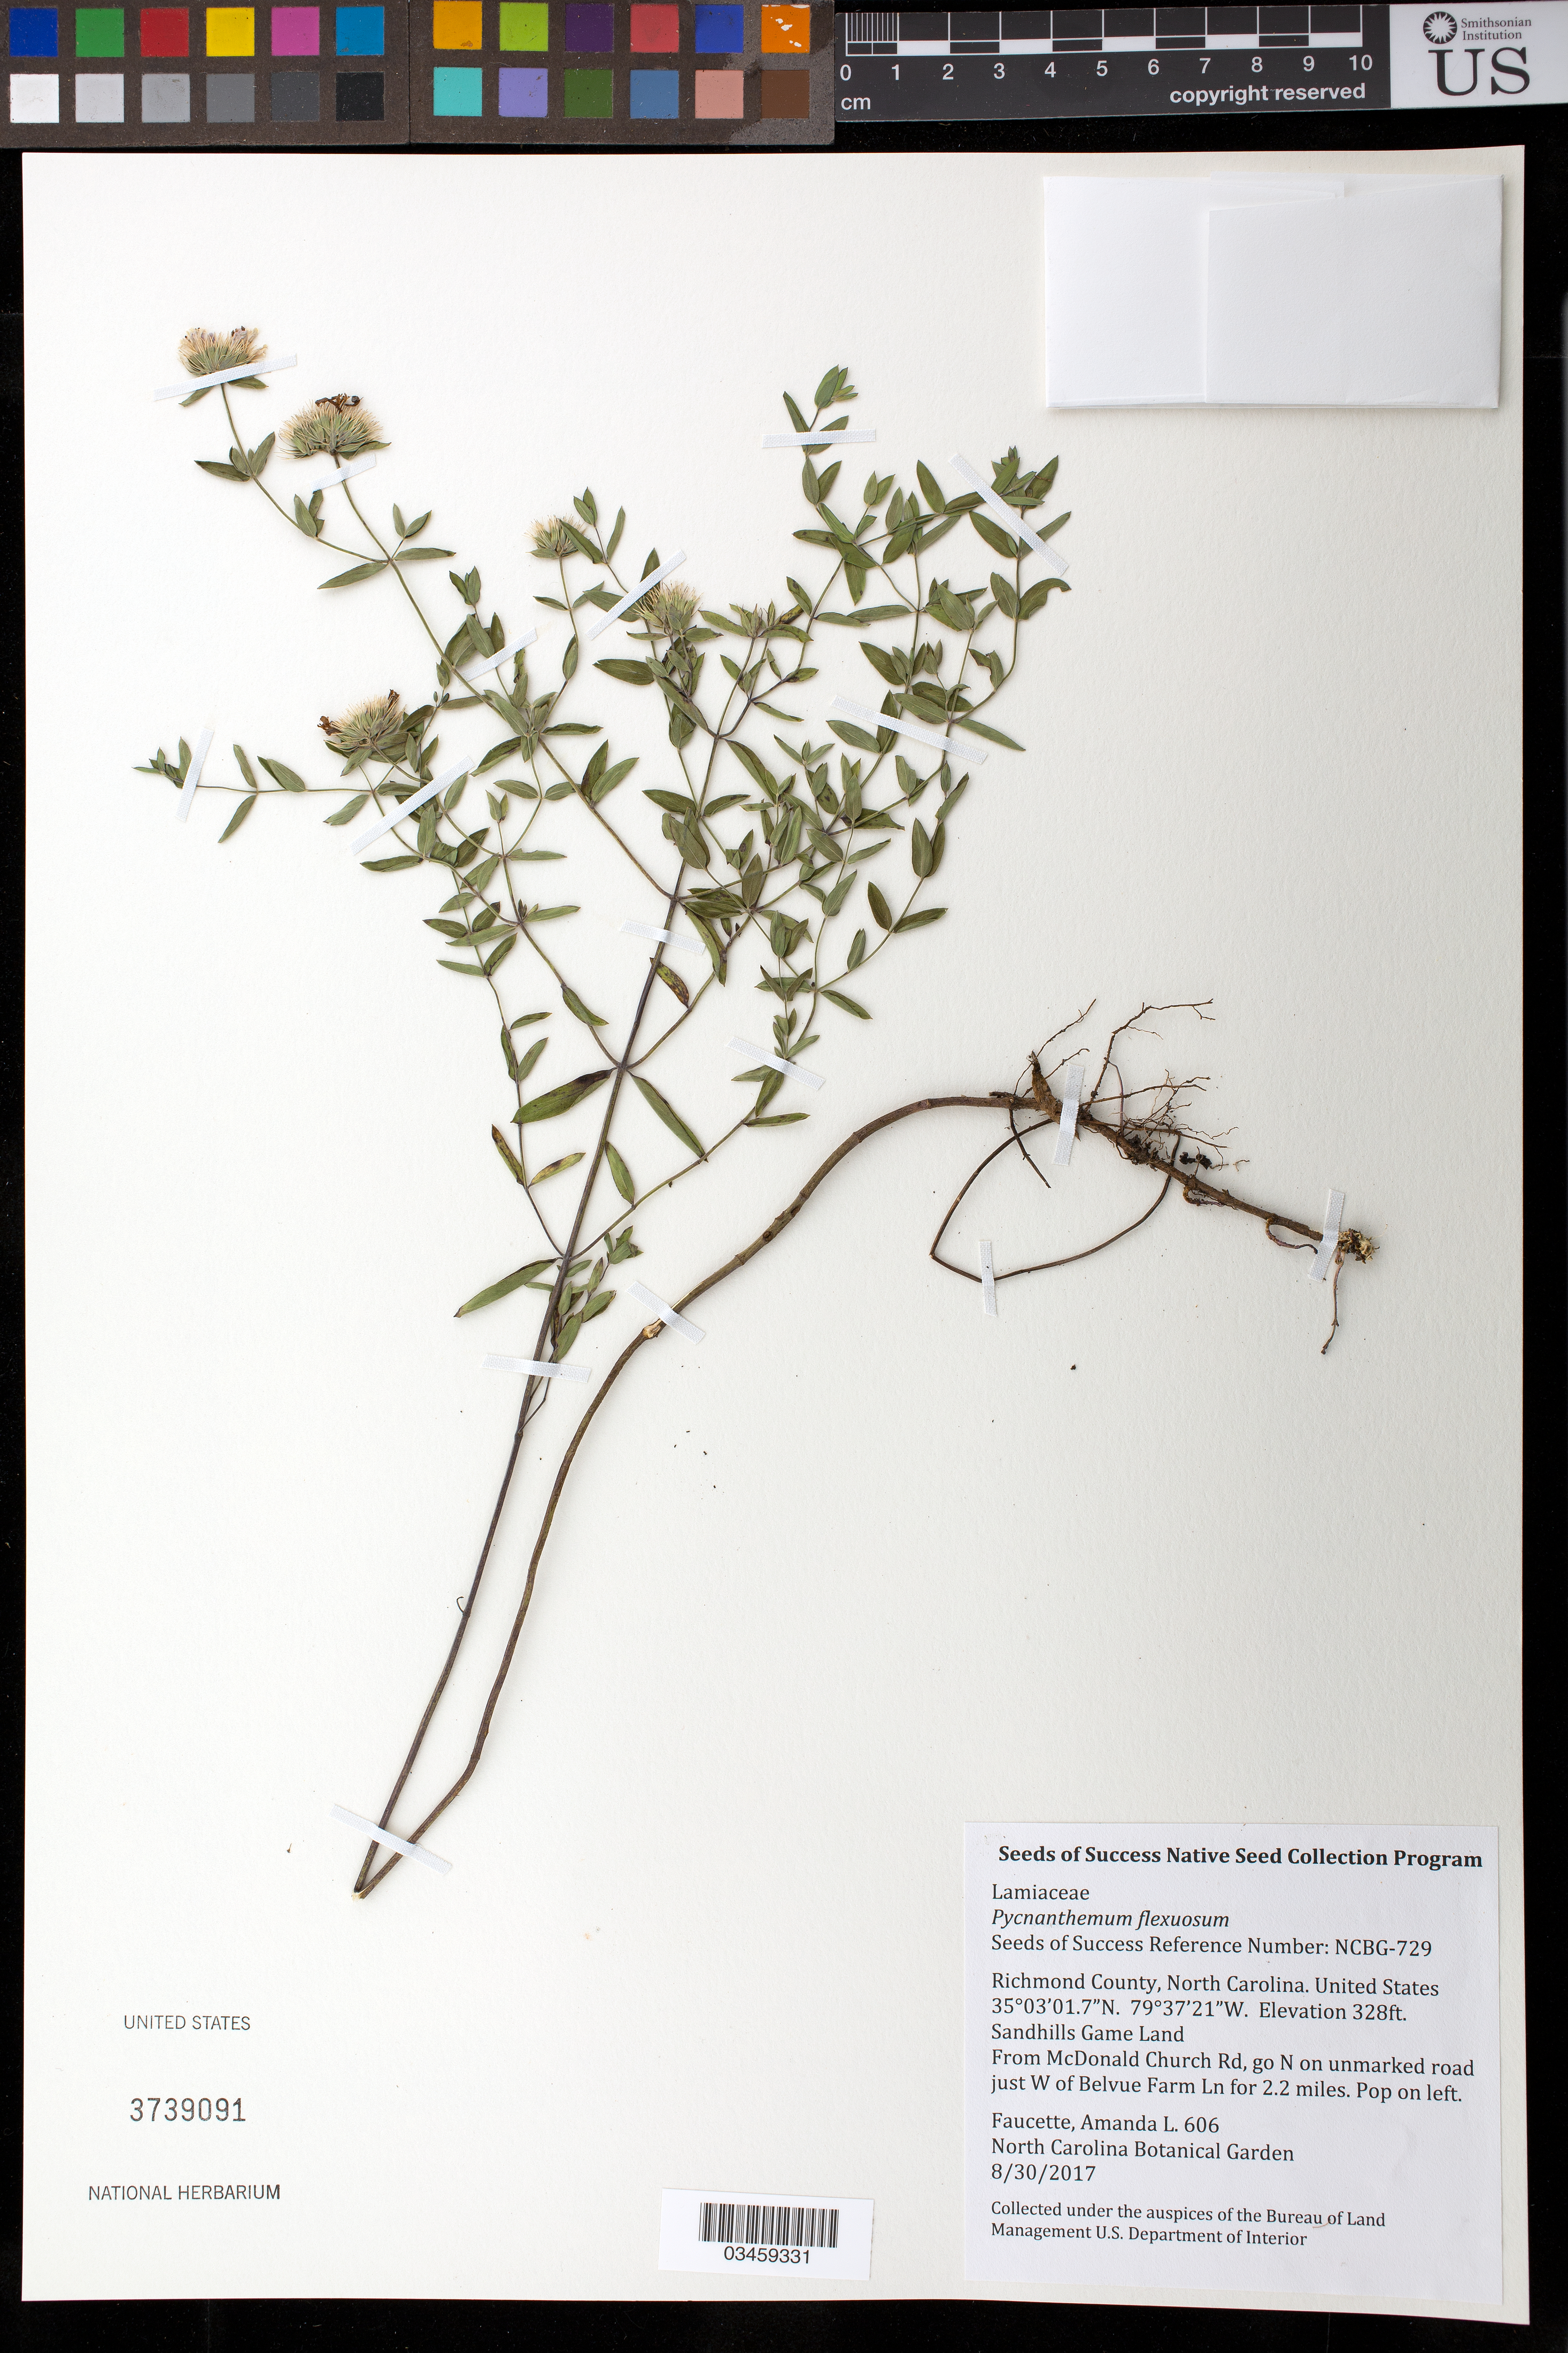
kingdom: Plantae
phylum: Tracheophyta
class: Magnoliopsida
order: Lamiales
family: Lamiaceae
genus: Pycnanthemum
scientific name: Pycnanthemum flexuosum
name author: (Walter) Britton, Stearns & Poggenb.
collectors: A. Faucette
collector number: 606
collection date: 2017-08-30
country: United States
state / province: North Carolina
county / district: Richmond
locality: Sandhills Game Land, 2.2 mi. W of Belvue Farm Ln from McDonald Church Rd.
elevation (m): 100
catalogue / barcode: US 3739091